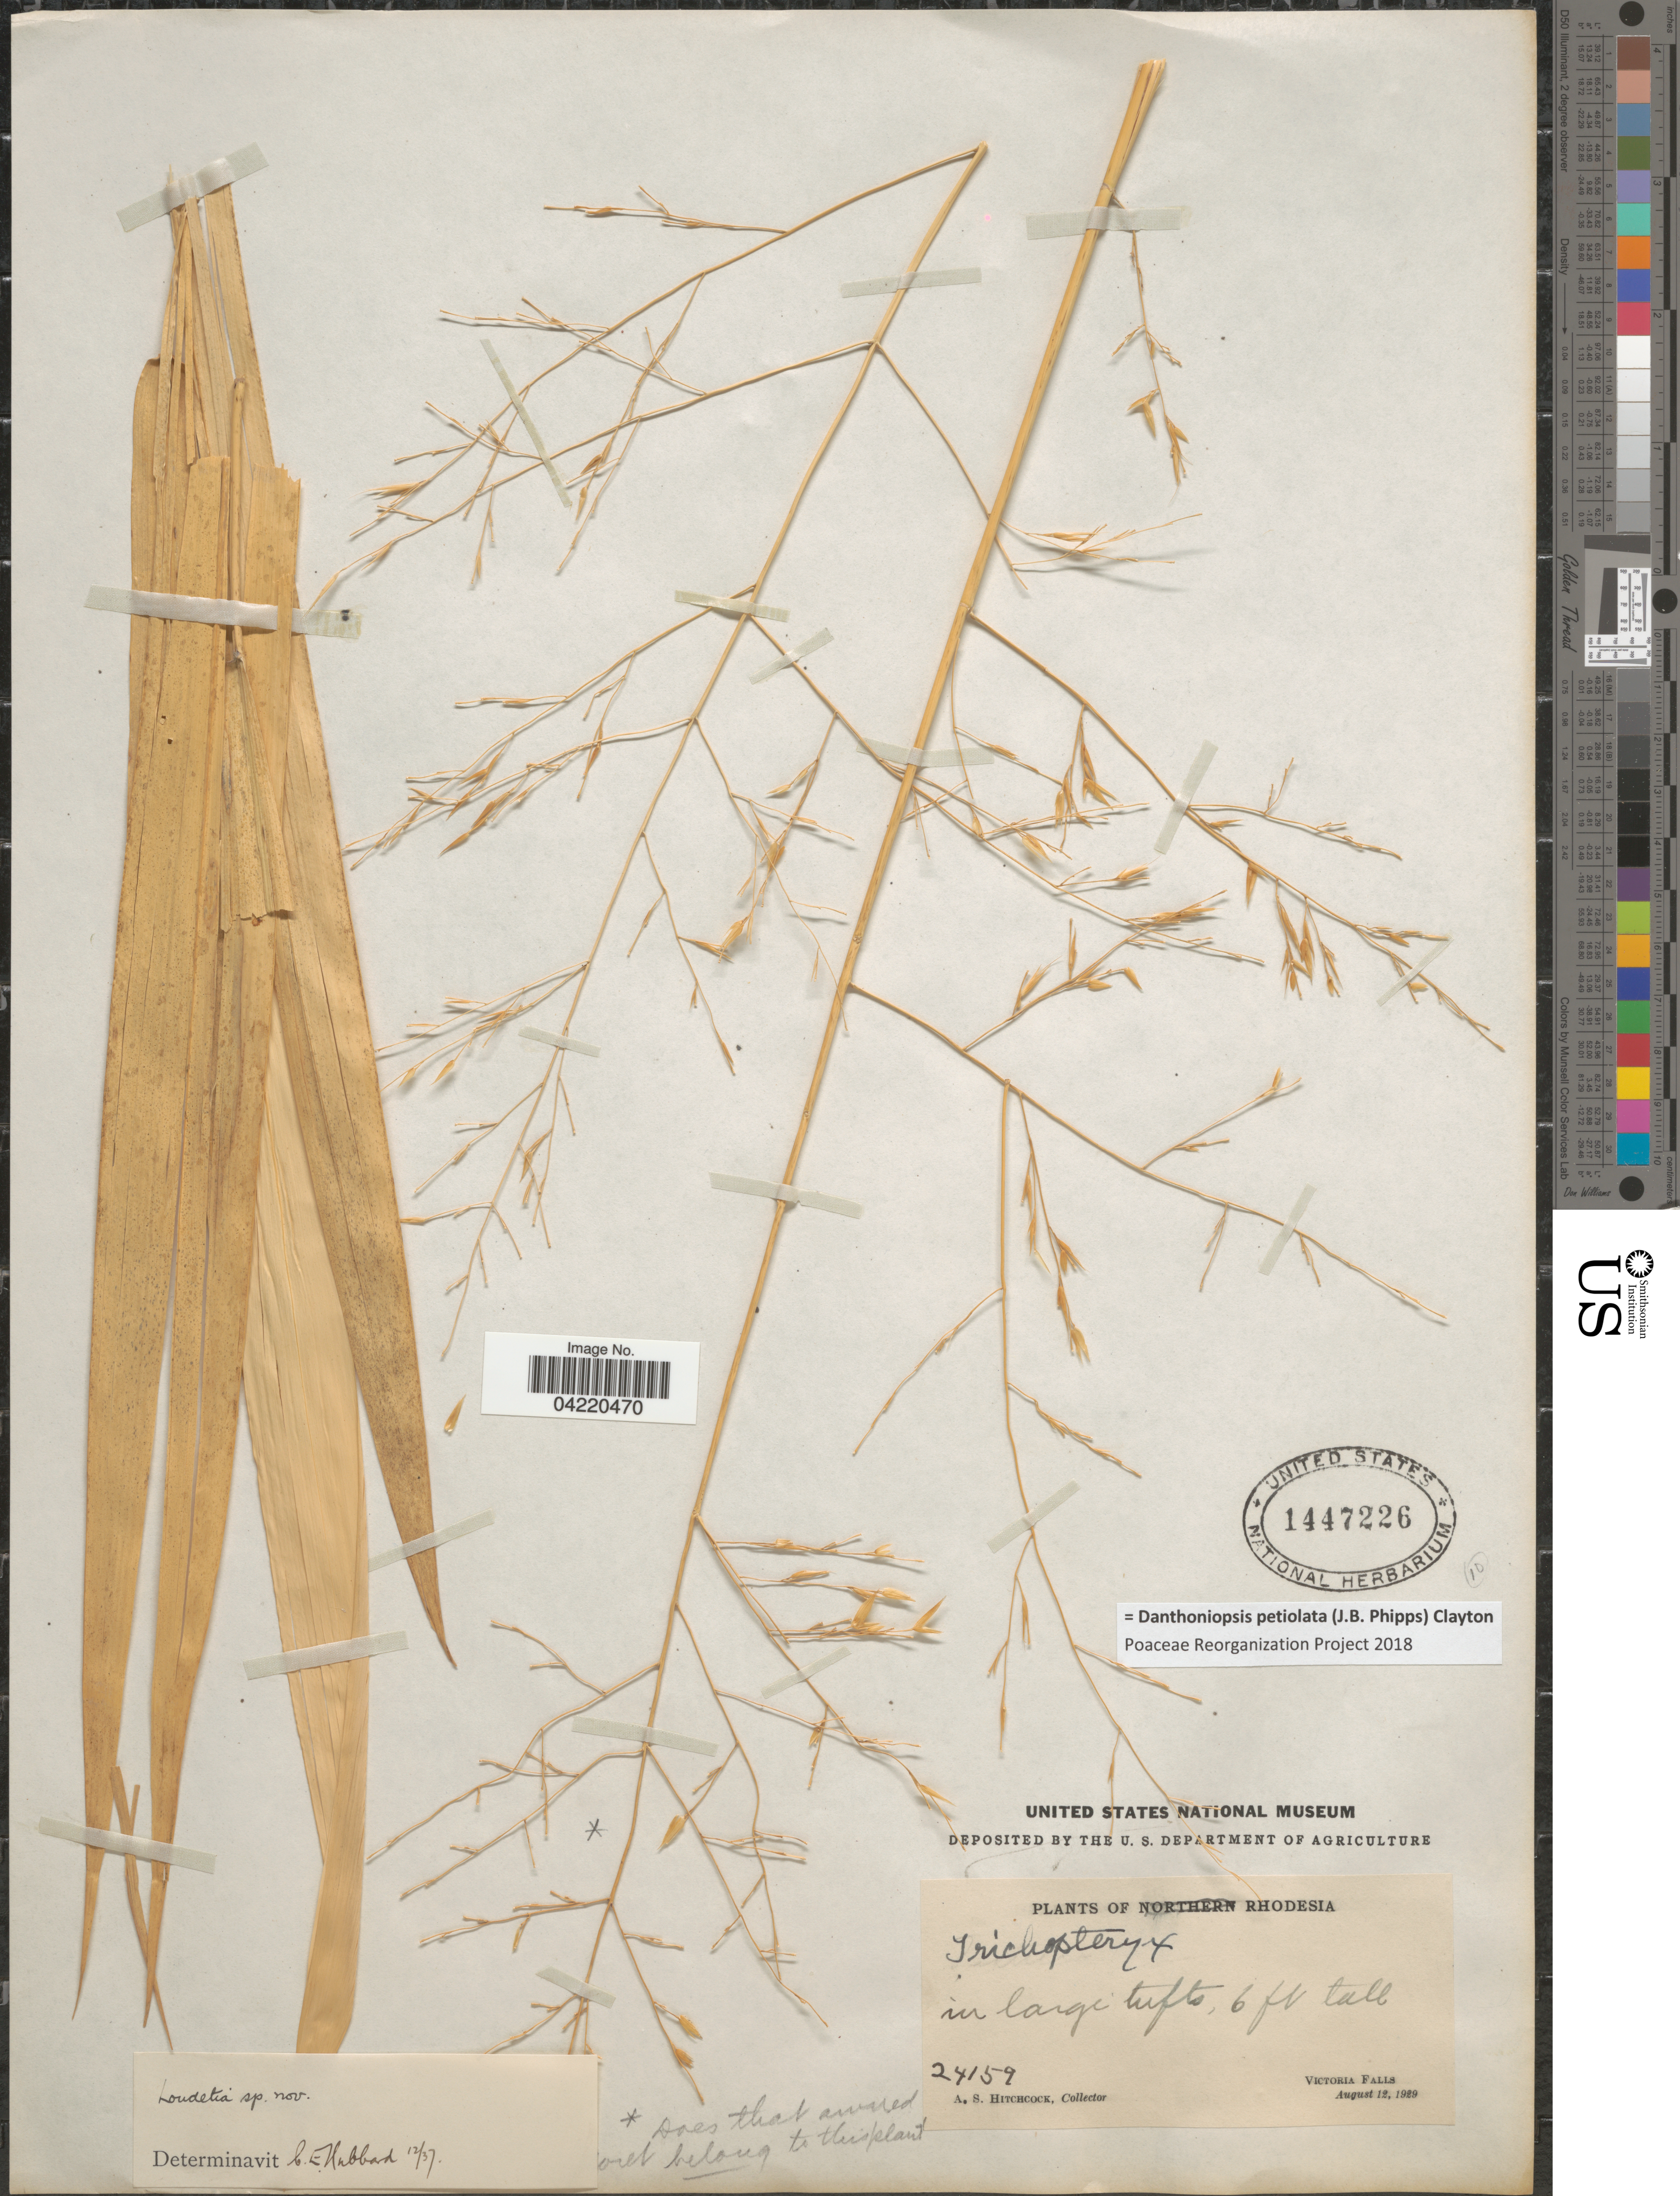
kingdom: Plantae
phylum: Tracheophyta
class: Liliopsida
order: Poales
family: Poaceae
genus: Danthoniopsis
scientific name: Danthoniopsis petiolata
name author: (J.B. Phipps) Clayton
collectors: A. S. Hitchcock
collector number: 24159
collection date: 1929-08-12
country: Zimbabwe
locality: Rhodesia. Victoria Falls.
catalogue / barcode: US 1447226